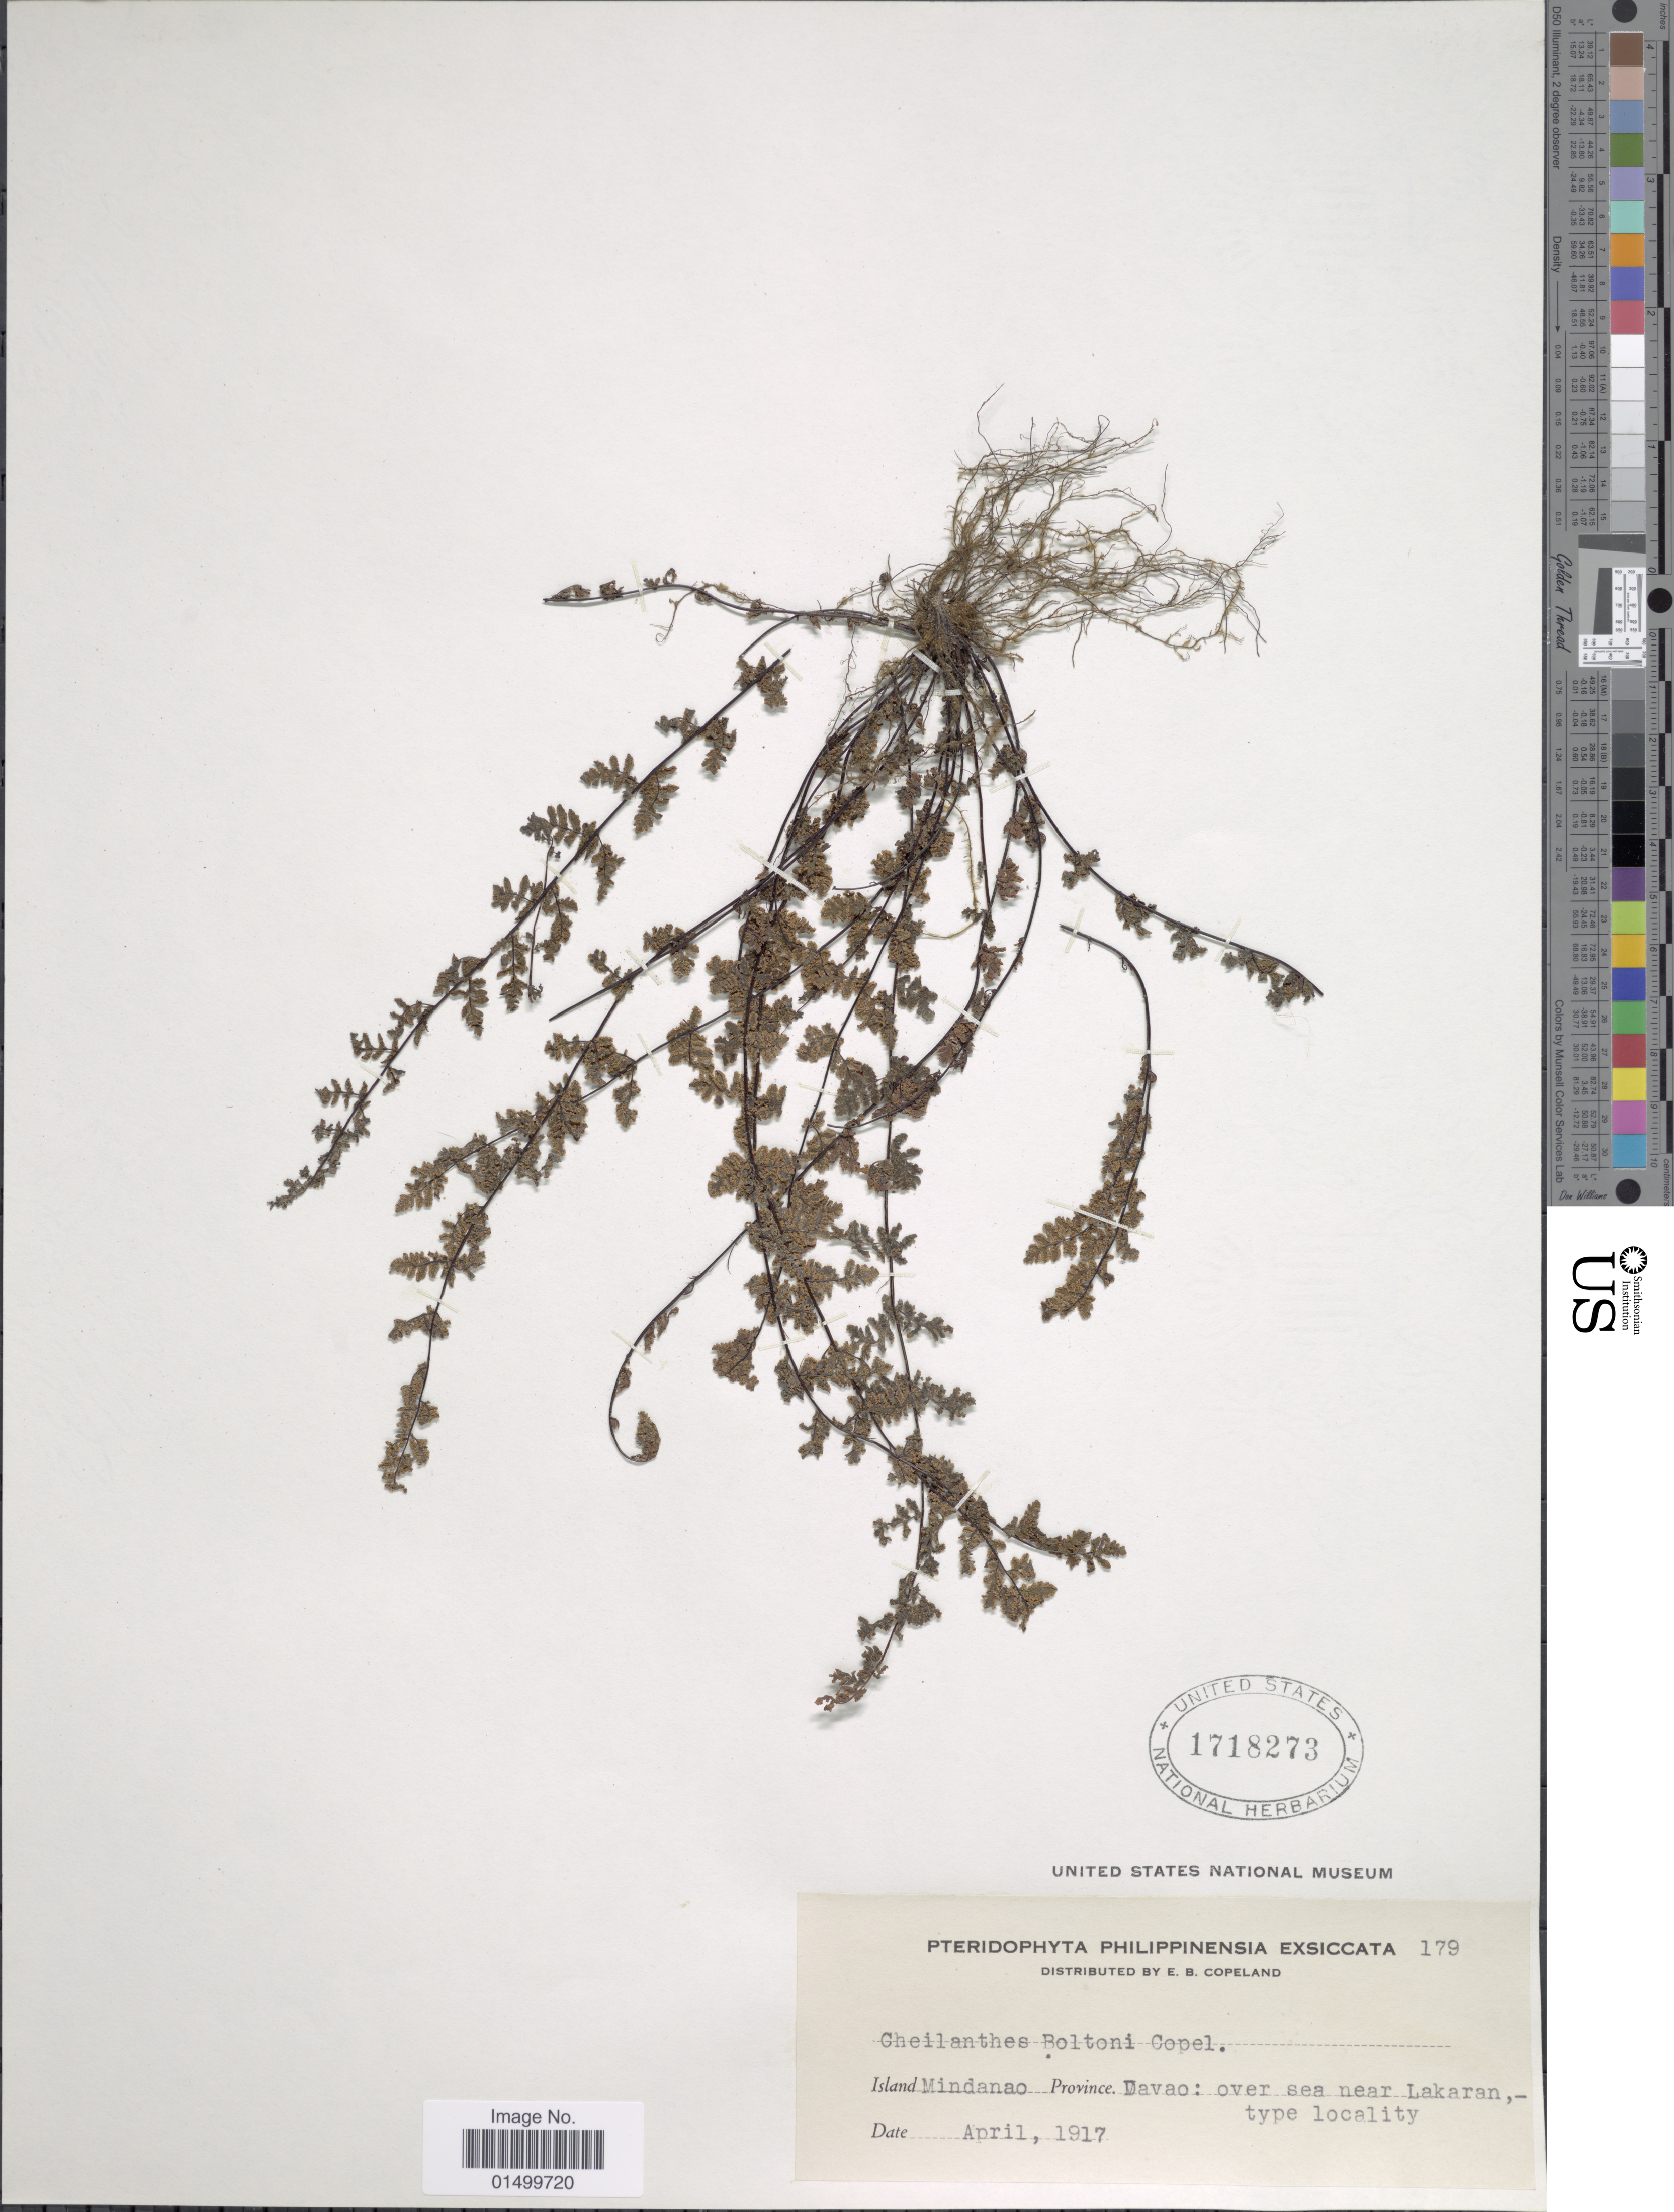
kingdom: Plantae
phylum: Tracheophyta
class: Polypodiopsida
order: Polypodiales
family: Pteridaceae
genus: Cheilanthes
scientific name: Cheilanthes chusana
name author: Hook.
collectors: E. B. Copeland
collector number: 79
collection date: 1917-04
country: Philippines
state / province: Davao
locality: Mindanao, over sea near Lakaran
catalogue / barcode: US 1718273